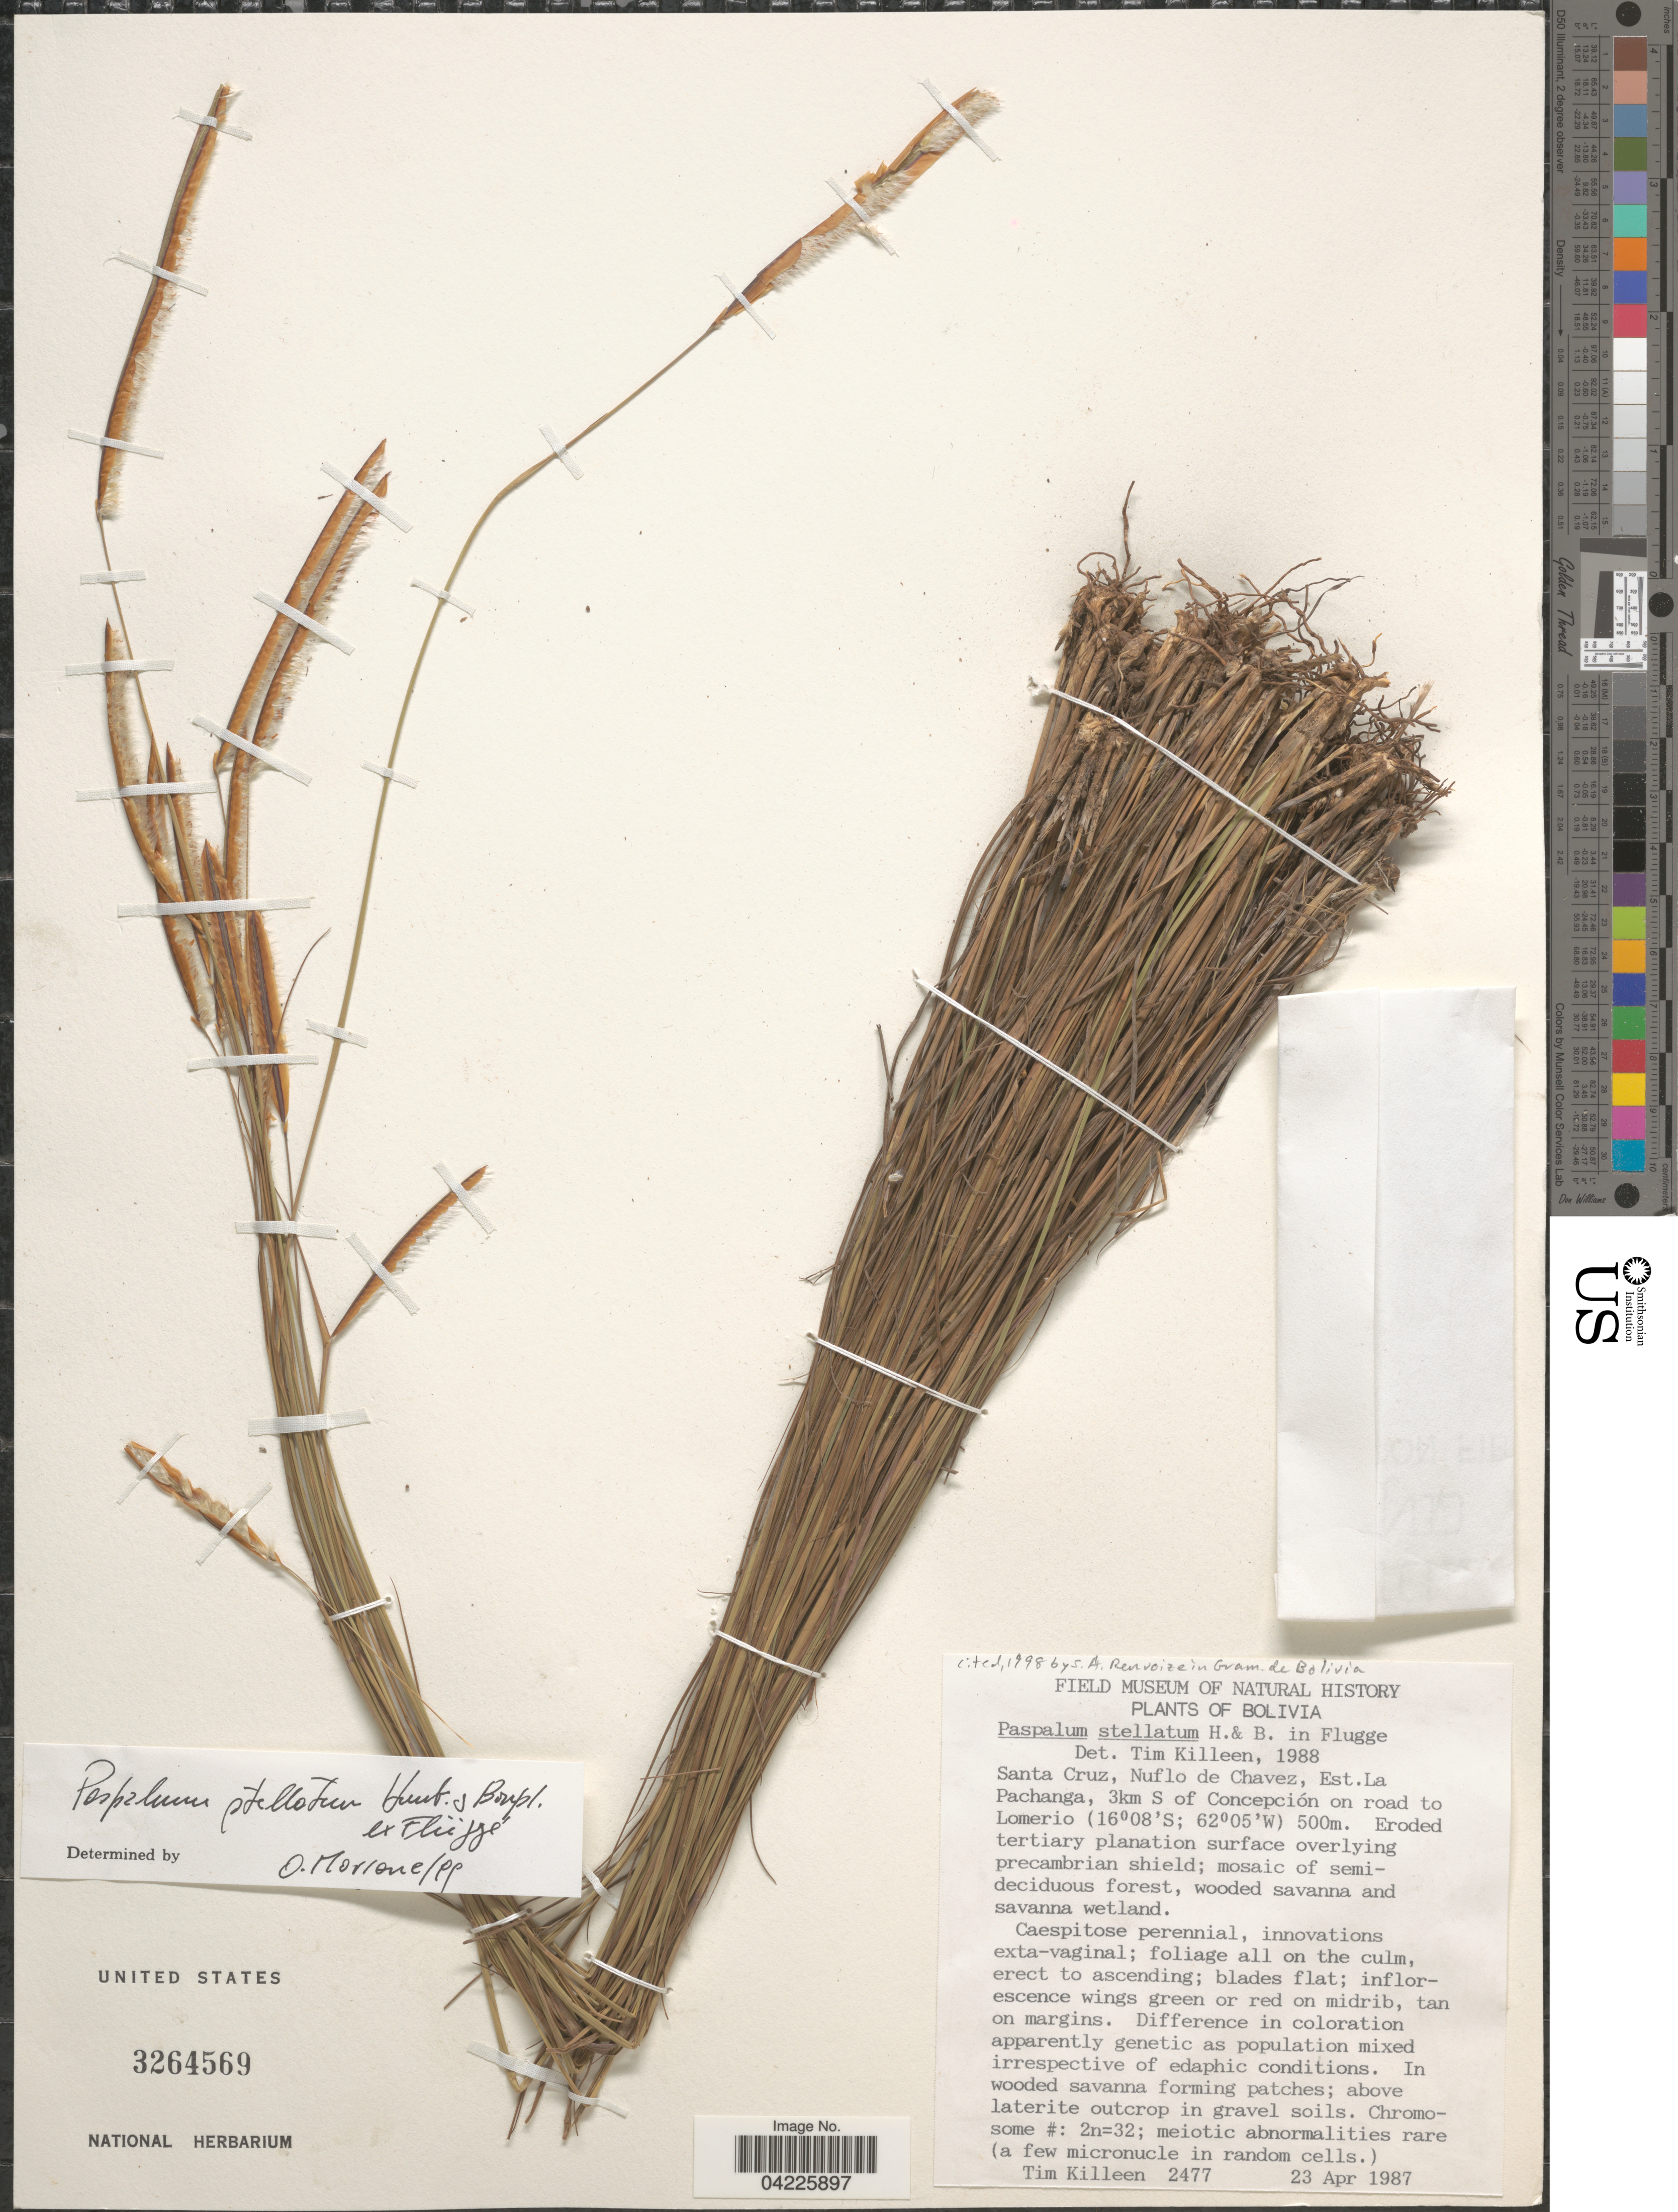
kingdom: Plantae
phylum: Tracheophyta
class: Liliopsida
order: Poales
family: Poaceae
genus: Paspalum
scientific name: Paspalum stellatum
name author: Humb. & Bonpl. ex Flüggé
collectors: T. J. Killeen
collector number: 2477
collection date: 1987-04-23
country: Bolivia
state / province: Santa Cruz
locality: Nuflo de Chavez, Est.La Pachanga, 3km S of Concepción on road to Lomerio.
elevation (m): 500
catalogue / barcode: US 3264569